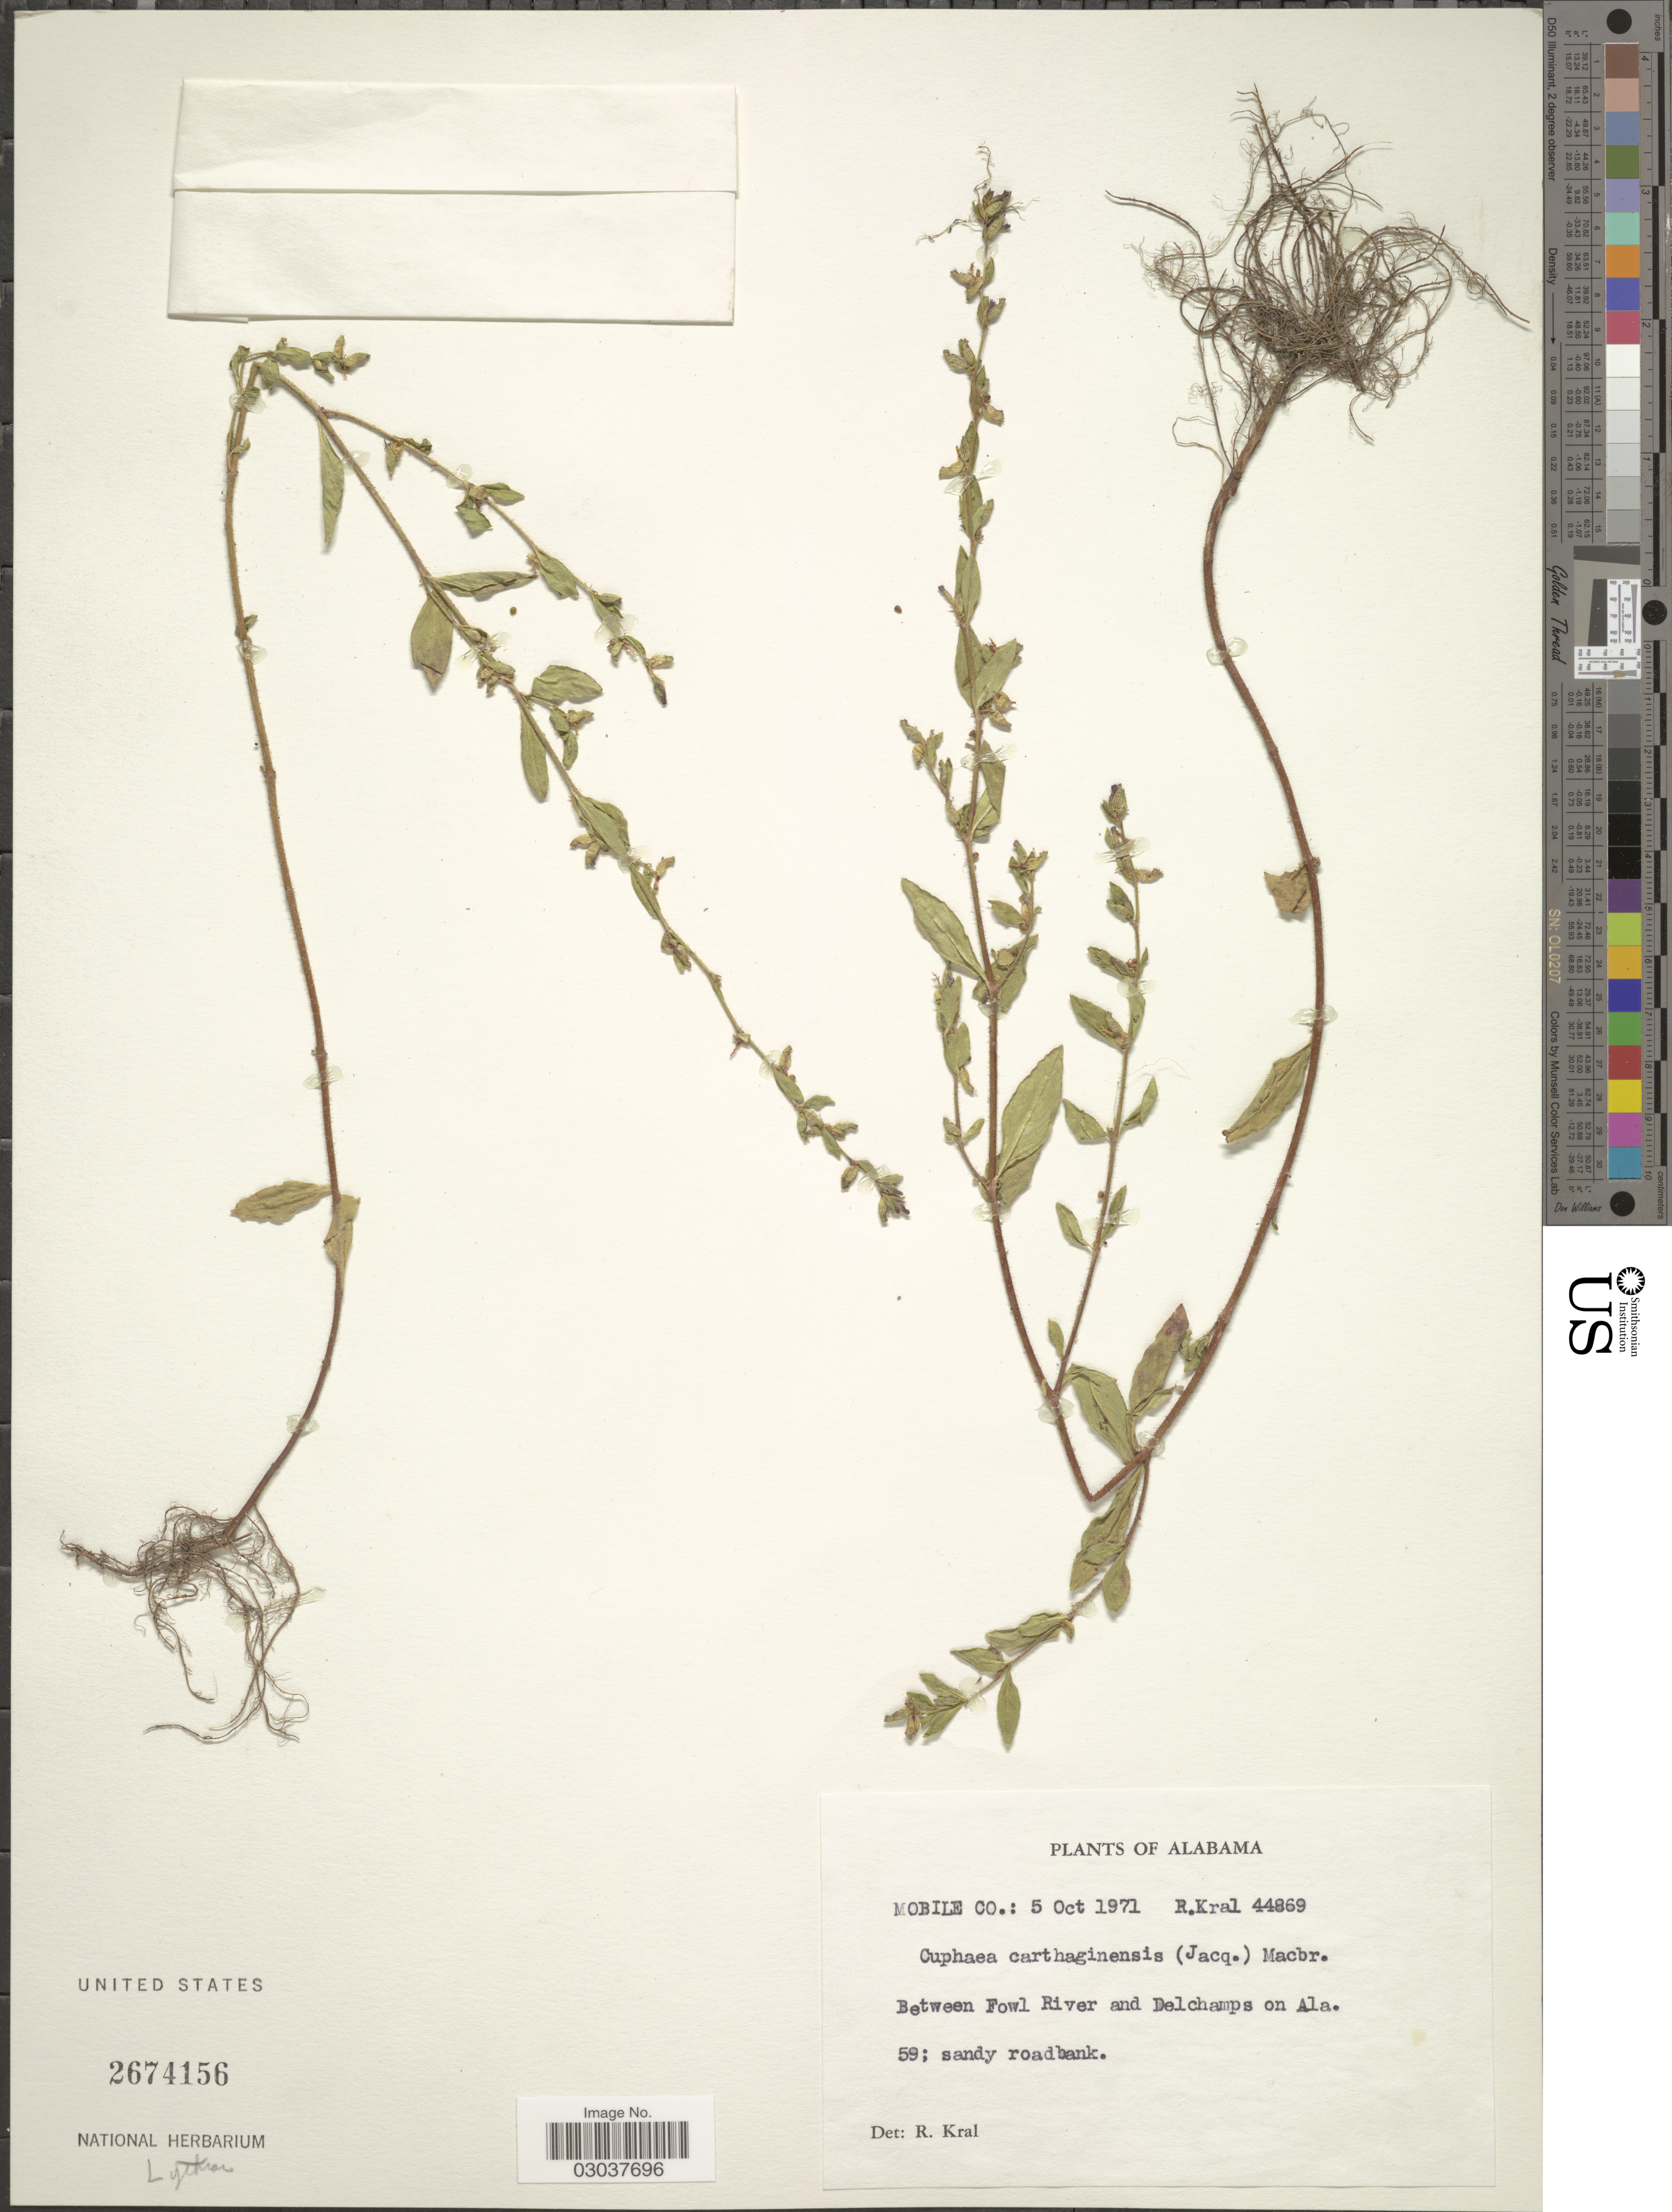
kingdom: Plantae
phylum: Tracheophyta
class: Magnoliopsida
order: Myrtales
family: Lythraceae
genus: Cuphea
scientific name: Cuphea carthagenensis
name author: (Jacq.) J.F. Macbr.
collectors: R. Kral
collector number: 44869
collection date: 1971-10-05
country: United States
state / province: Alabama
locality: Mobile Co.: Between Fowl River and Delchamps on Ala. 59; sandy roadbank.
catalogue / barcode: US 2674156